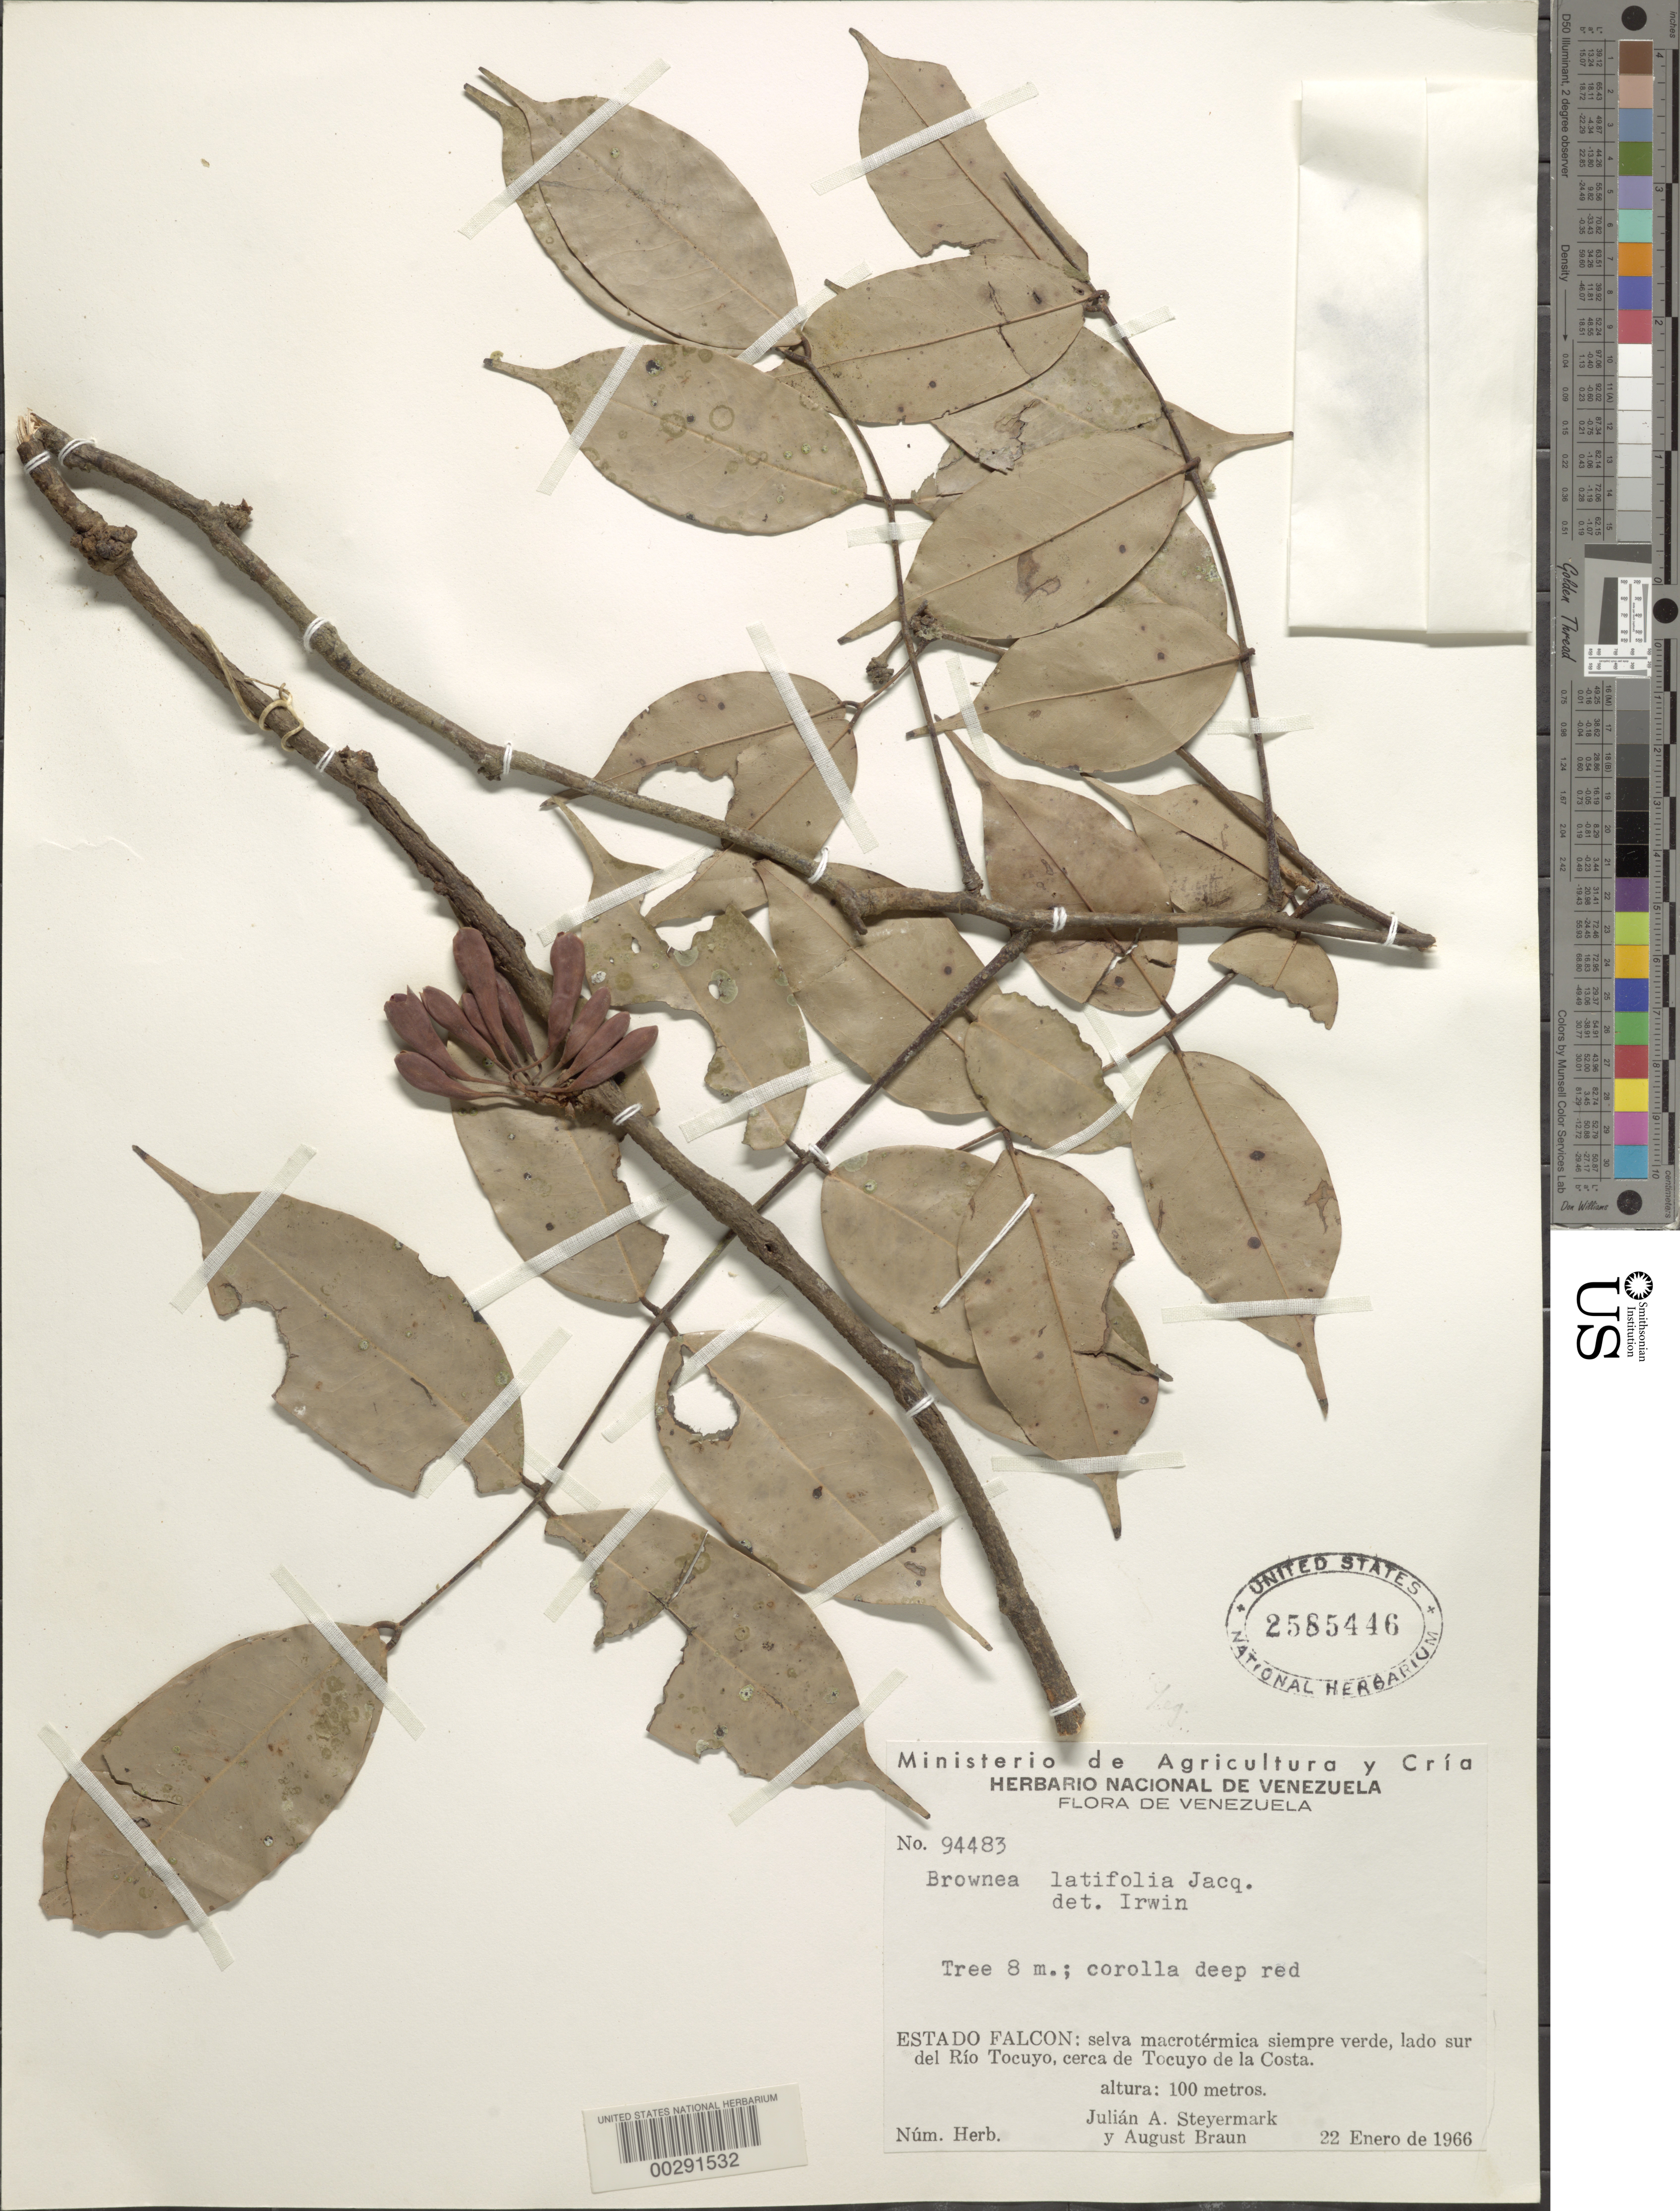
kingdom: Plantae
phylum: Tracheophyta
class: Magnoliopsida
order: Fabales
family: Fabaceae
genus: Brownea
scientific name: Brownea coccinea subsp. coccinea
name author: Jacq.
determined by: Santos-Silva, J.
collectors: J. Steyermark & A. Braun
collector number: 94483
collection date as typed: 22 Jan 1966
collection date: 1966-01-22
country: Venezuela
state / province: Falcón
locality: S side of rio tocuyo de la costa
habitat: Evergreen forest macro thermic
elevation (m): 100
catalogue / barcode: US 2585446